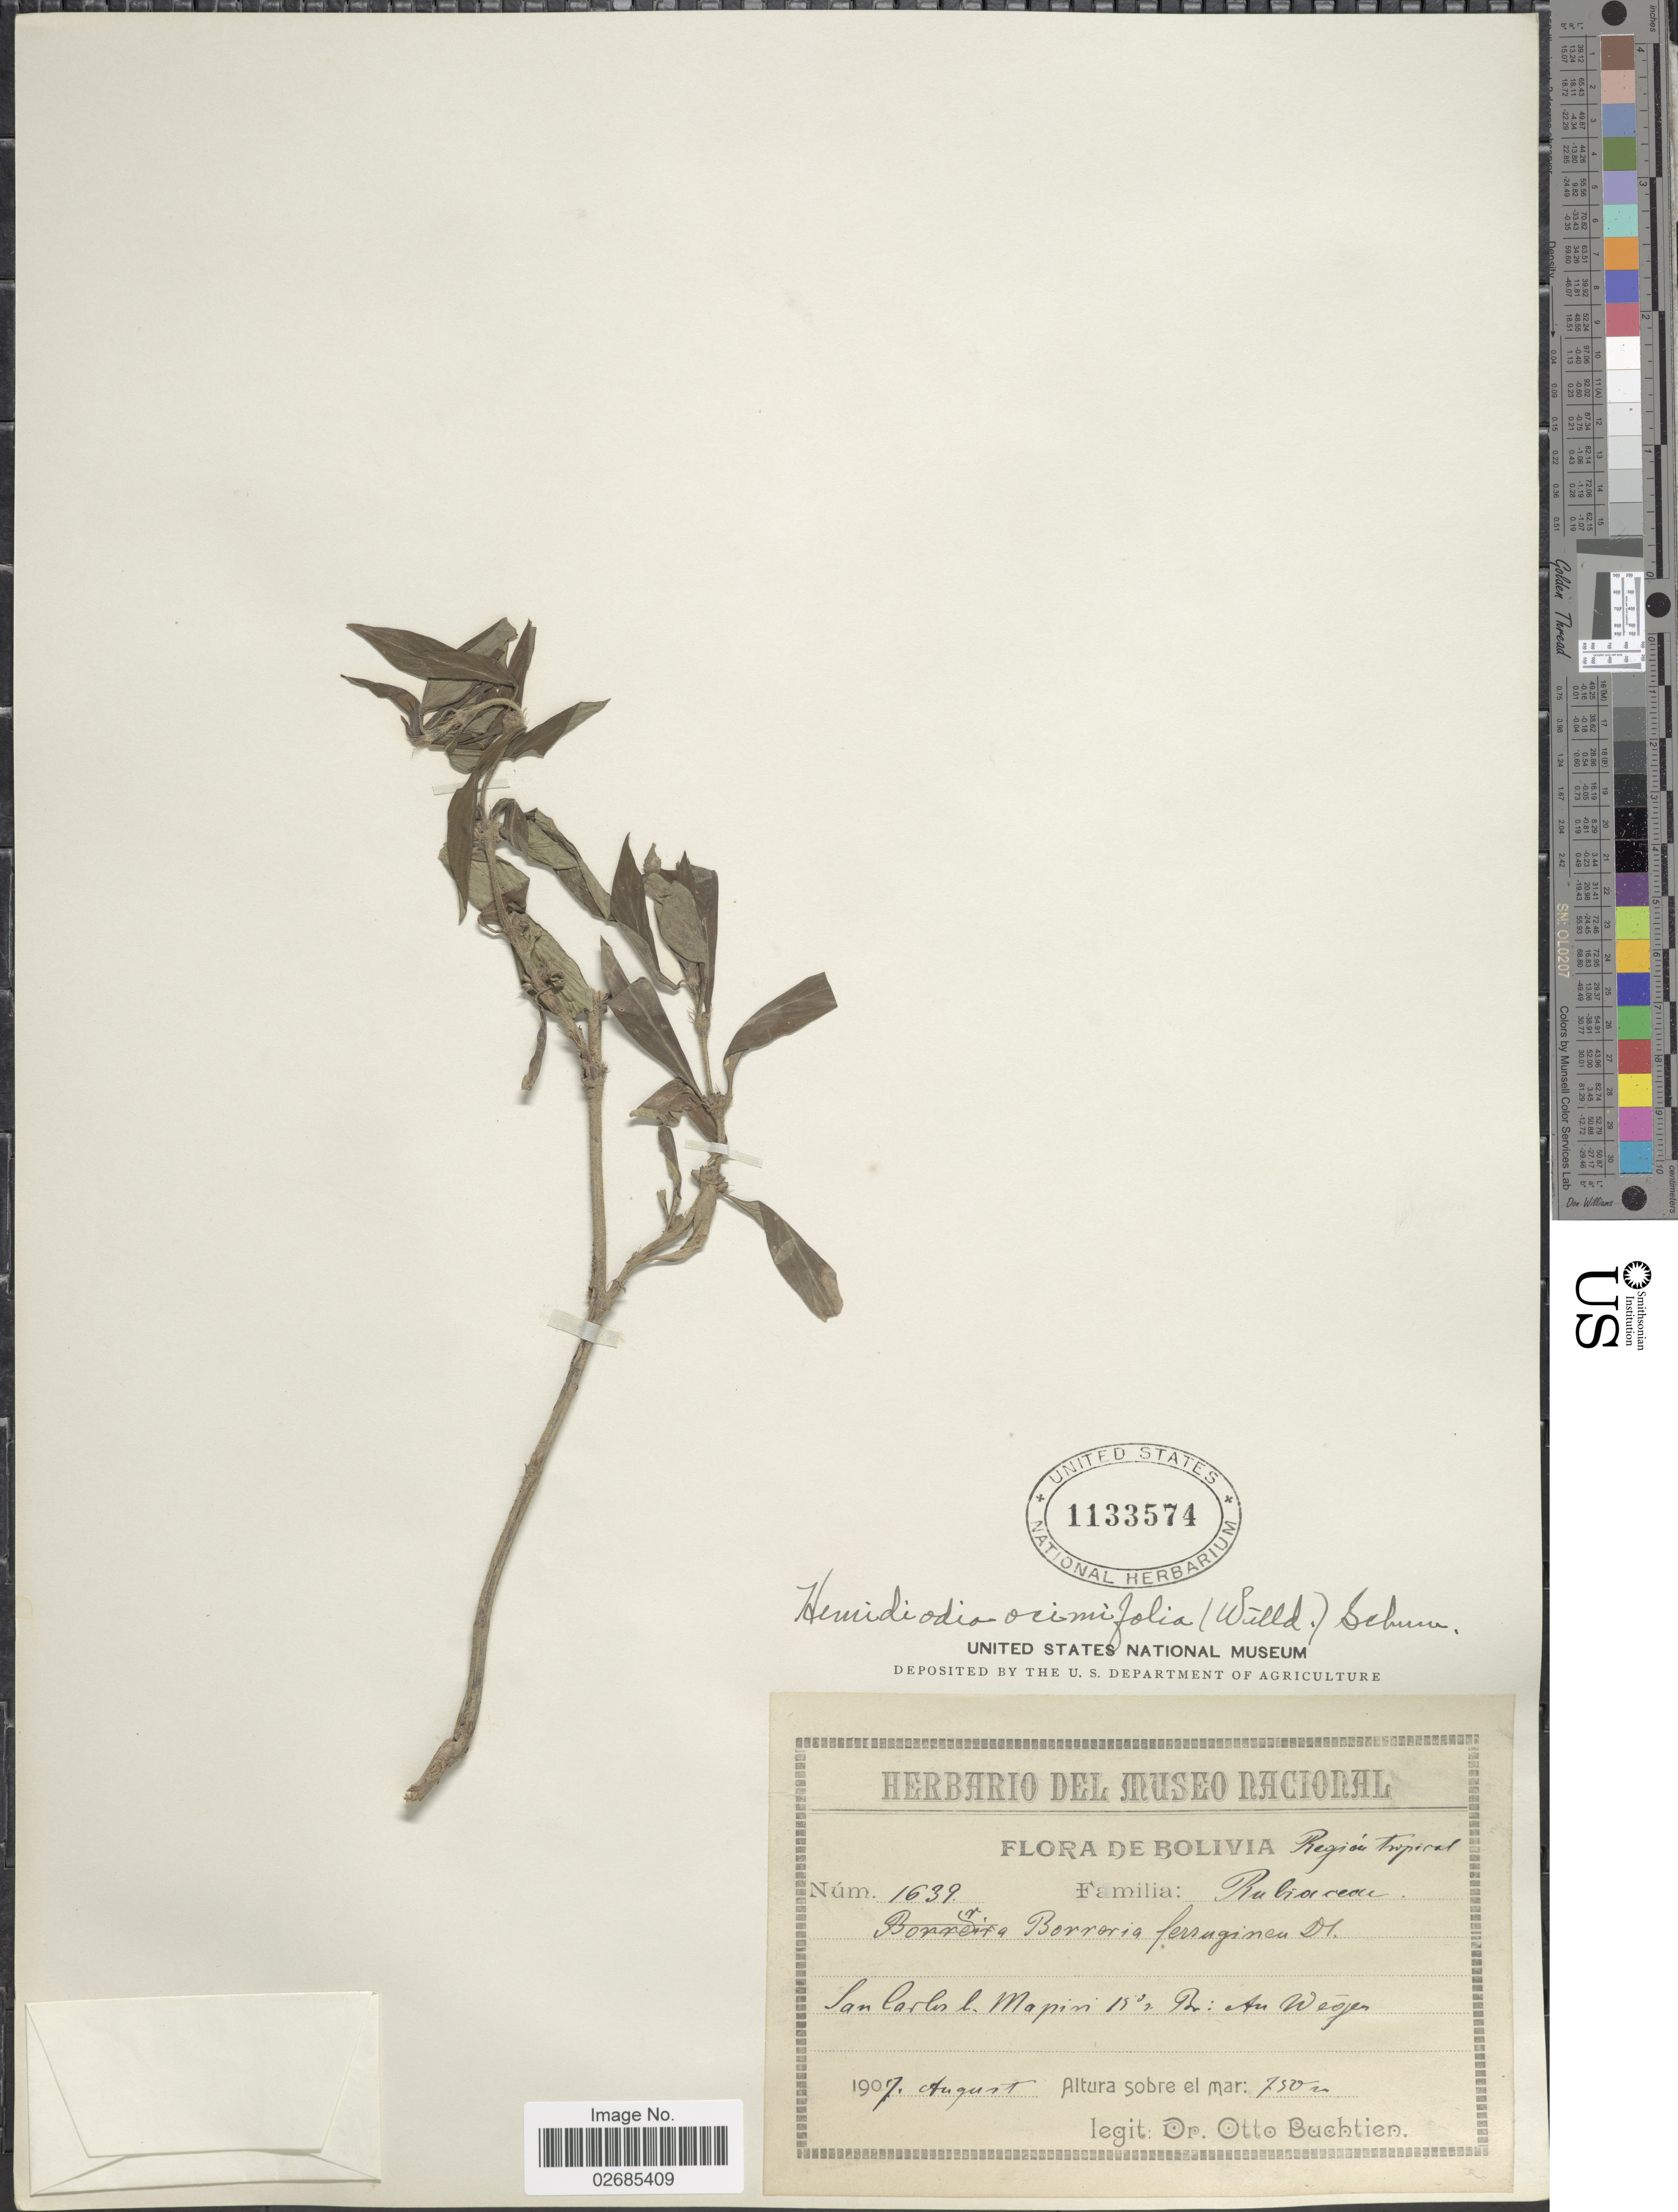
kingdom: Plantae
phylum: Tracheophyta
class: Magnoliopsida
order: Gentianales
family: Rubiaceae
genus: Hemidiodia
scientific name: Hemidiodia ocimifolia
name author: (Willd.) K. Schum.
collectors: O. Buchtien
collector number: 1639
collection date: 1907-08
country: Bolivia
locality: Region tropical. San Carlos l. Mapiri 15°s. Br.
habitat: aus Wegen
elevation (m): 750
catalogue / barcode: US 1133574